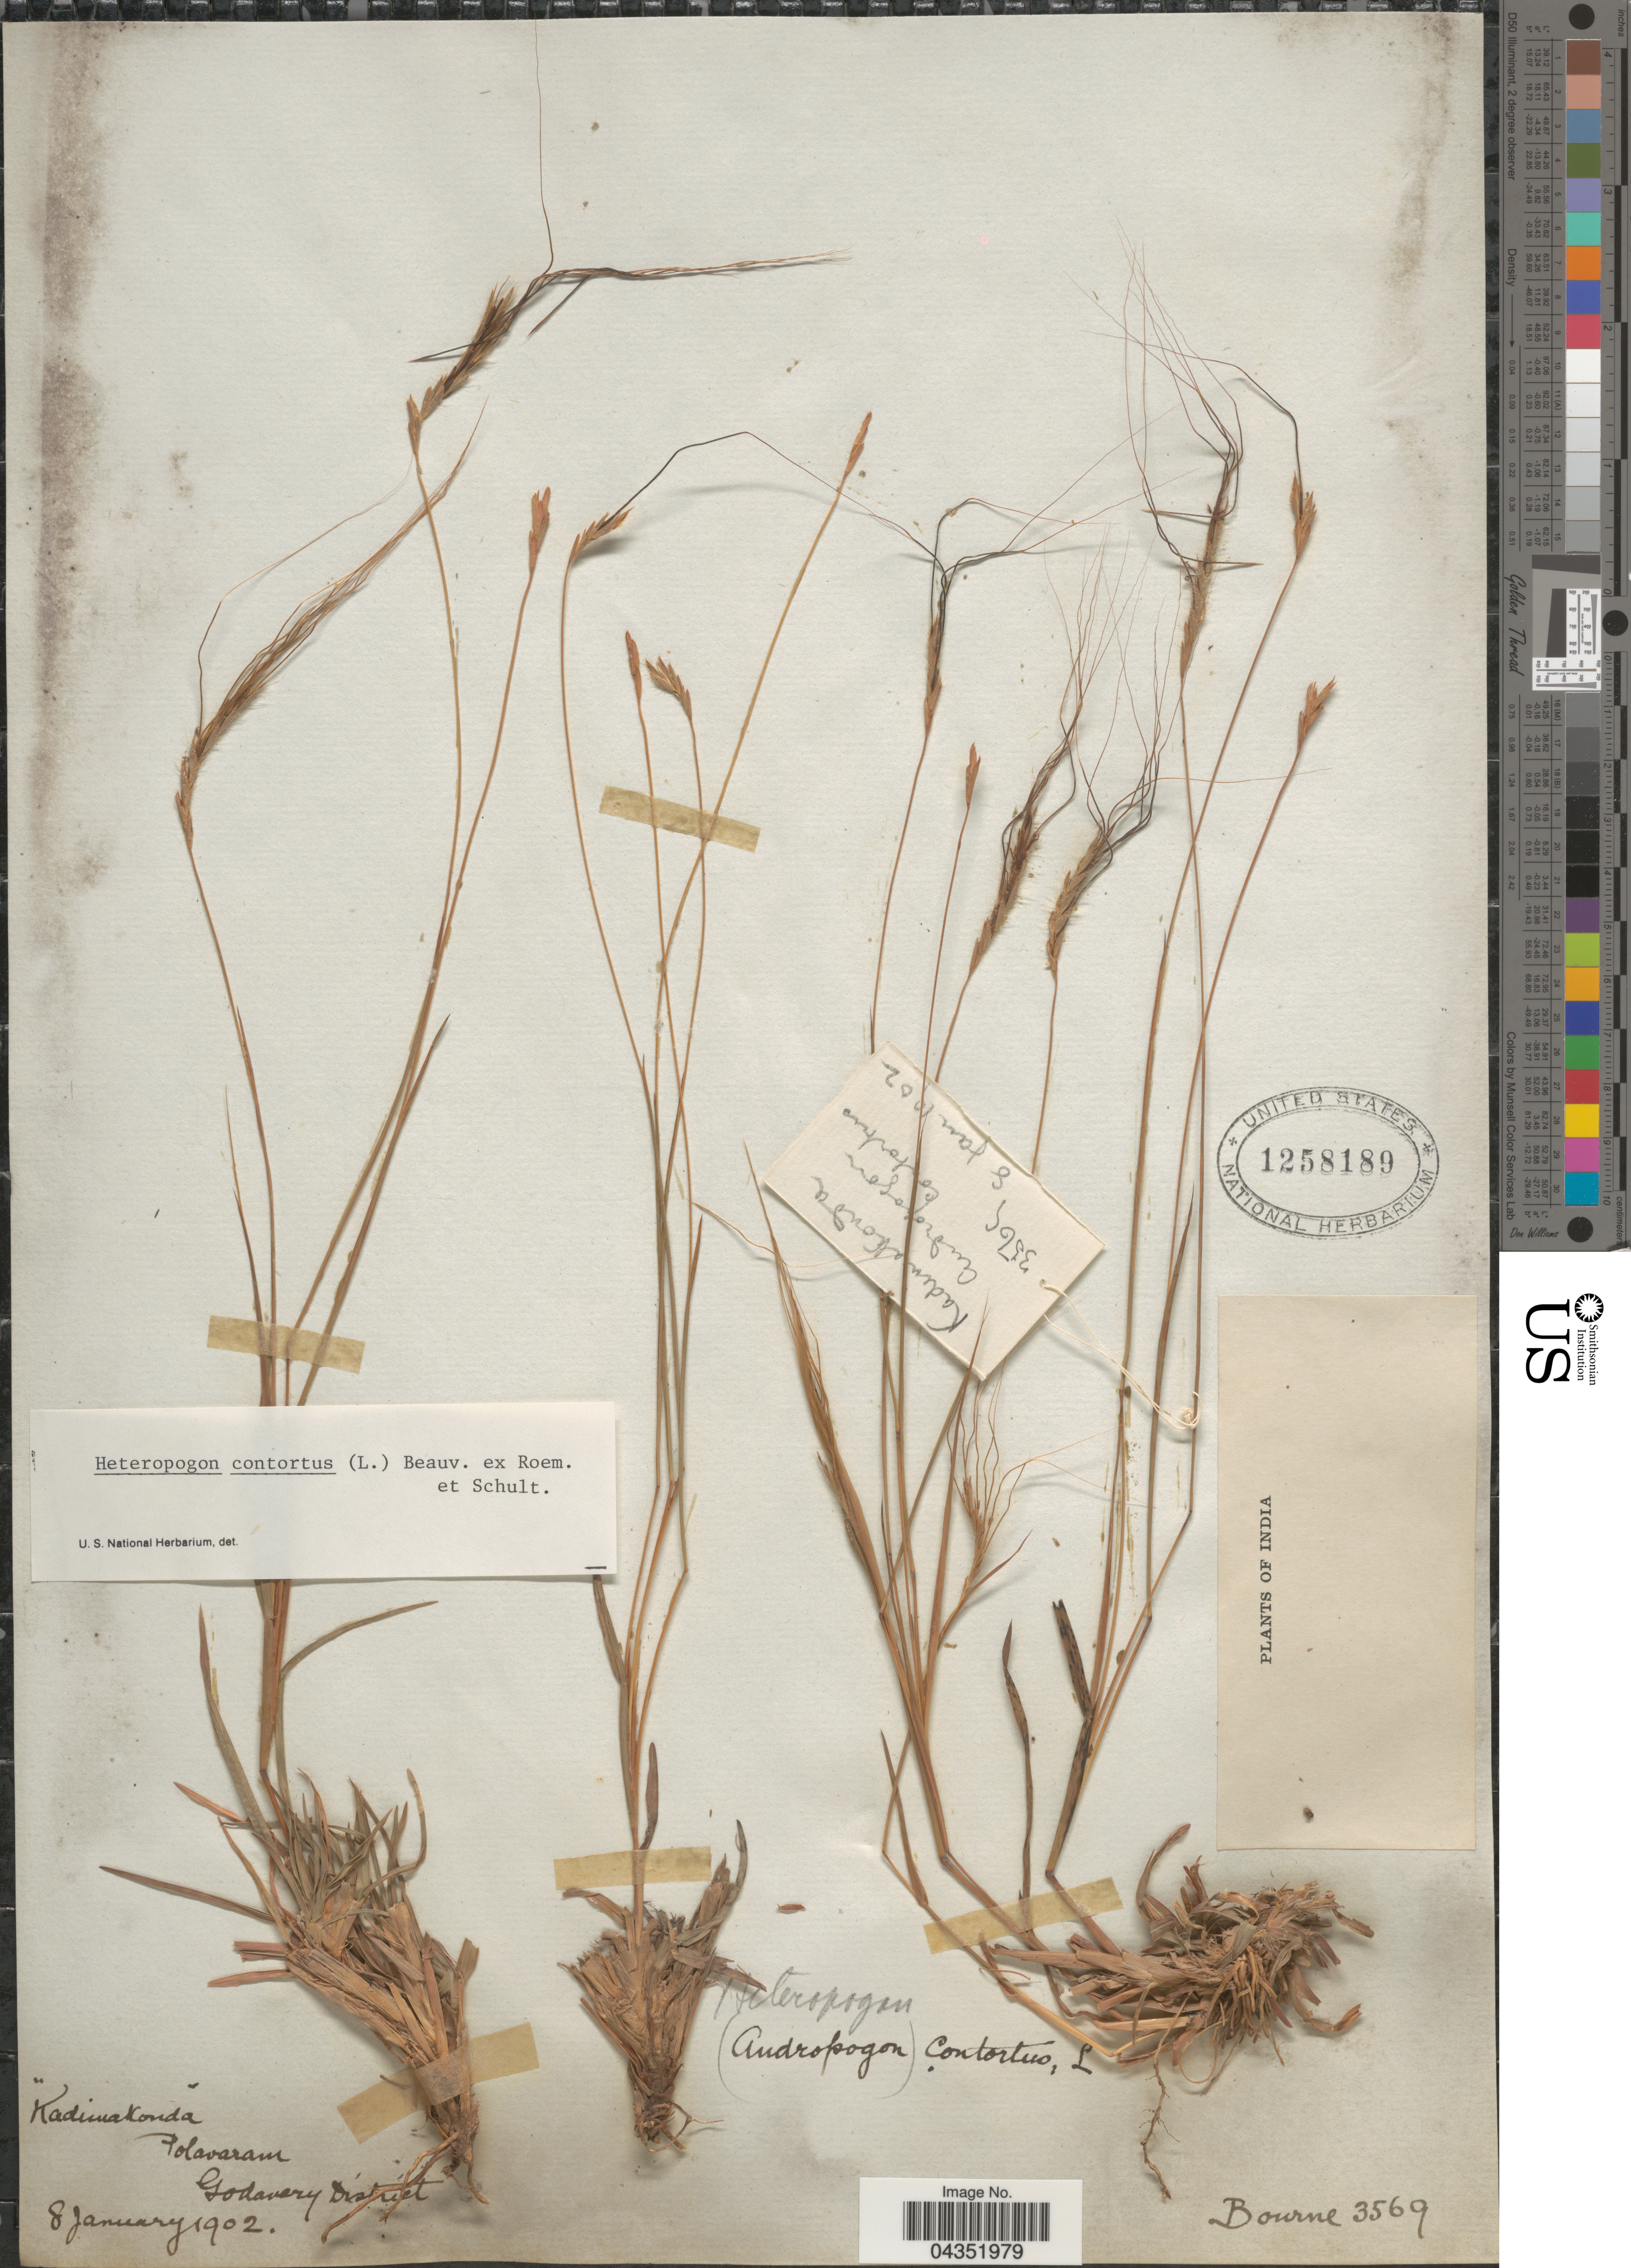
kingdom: Plantae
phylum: Tracheophyta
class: Liliopsida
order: Poales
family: Poaceae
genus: Heteropogon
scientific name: Heteropogon contortus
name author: (L.) P. Beauv. ex Roem. & Schult.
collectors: -- Bourne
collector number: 3569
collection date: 1902-01-08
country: India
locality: Polavaram. Godavery Dis [illegible text]ict.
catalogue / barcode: US 1258189